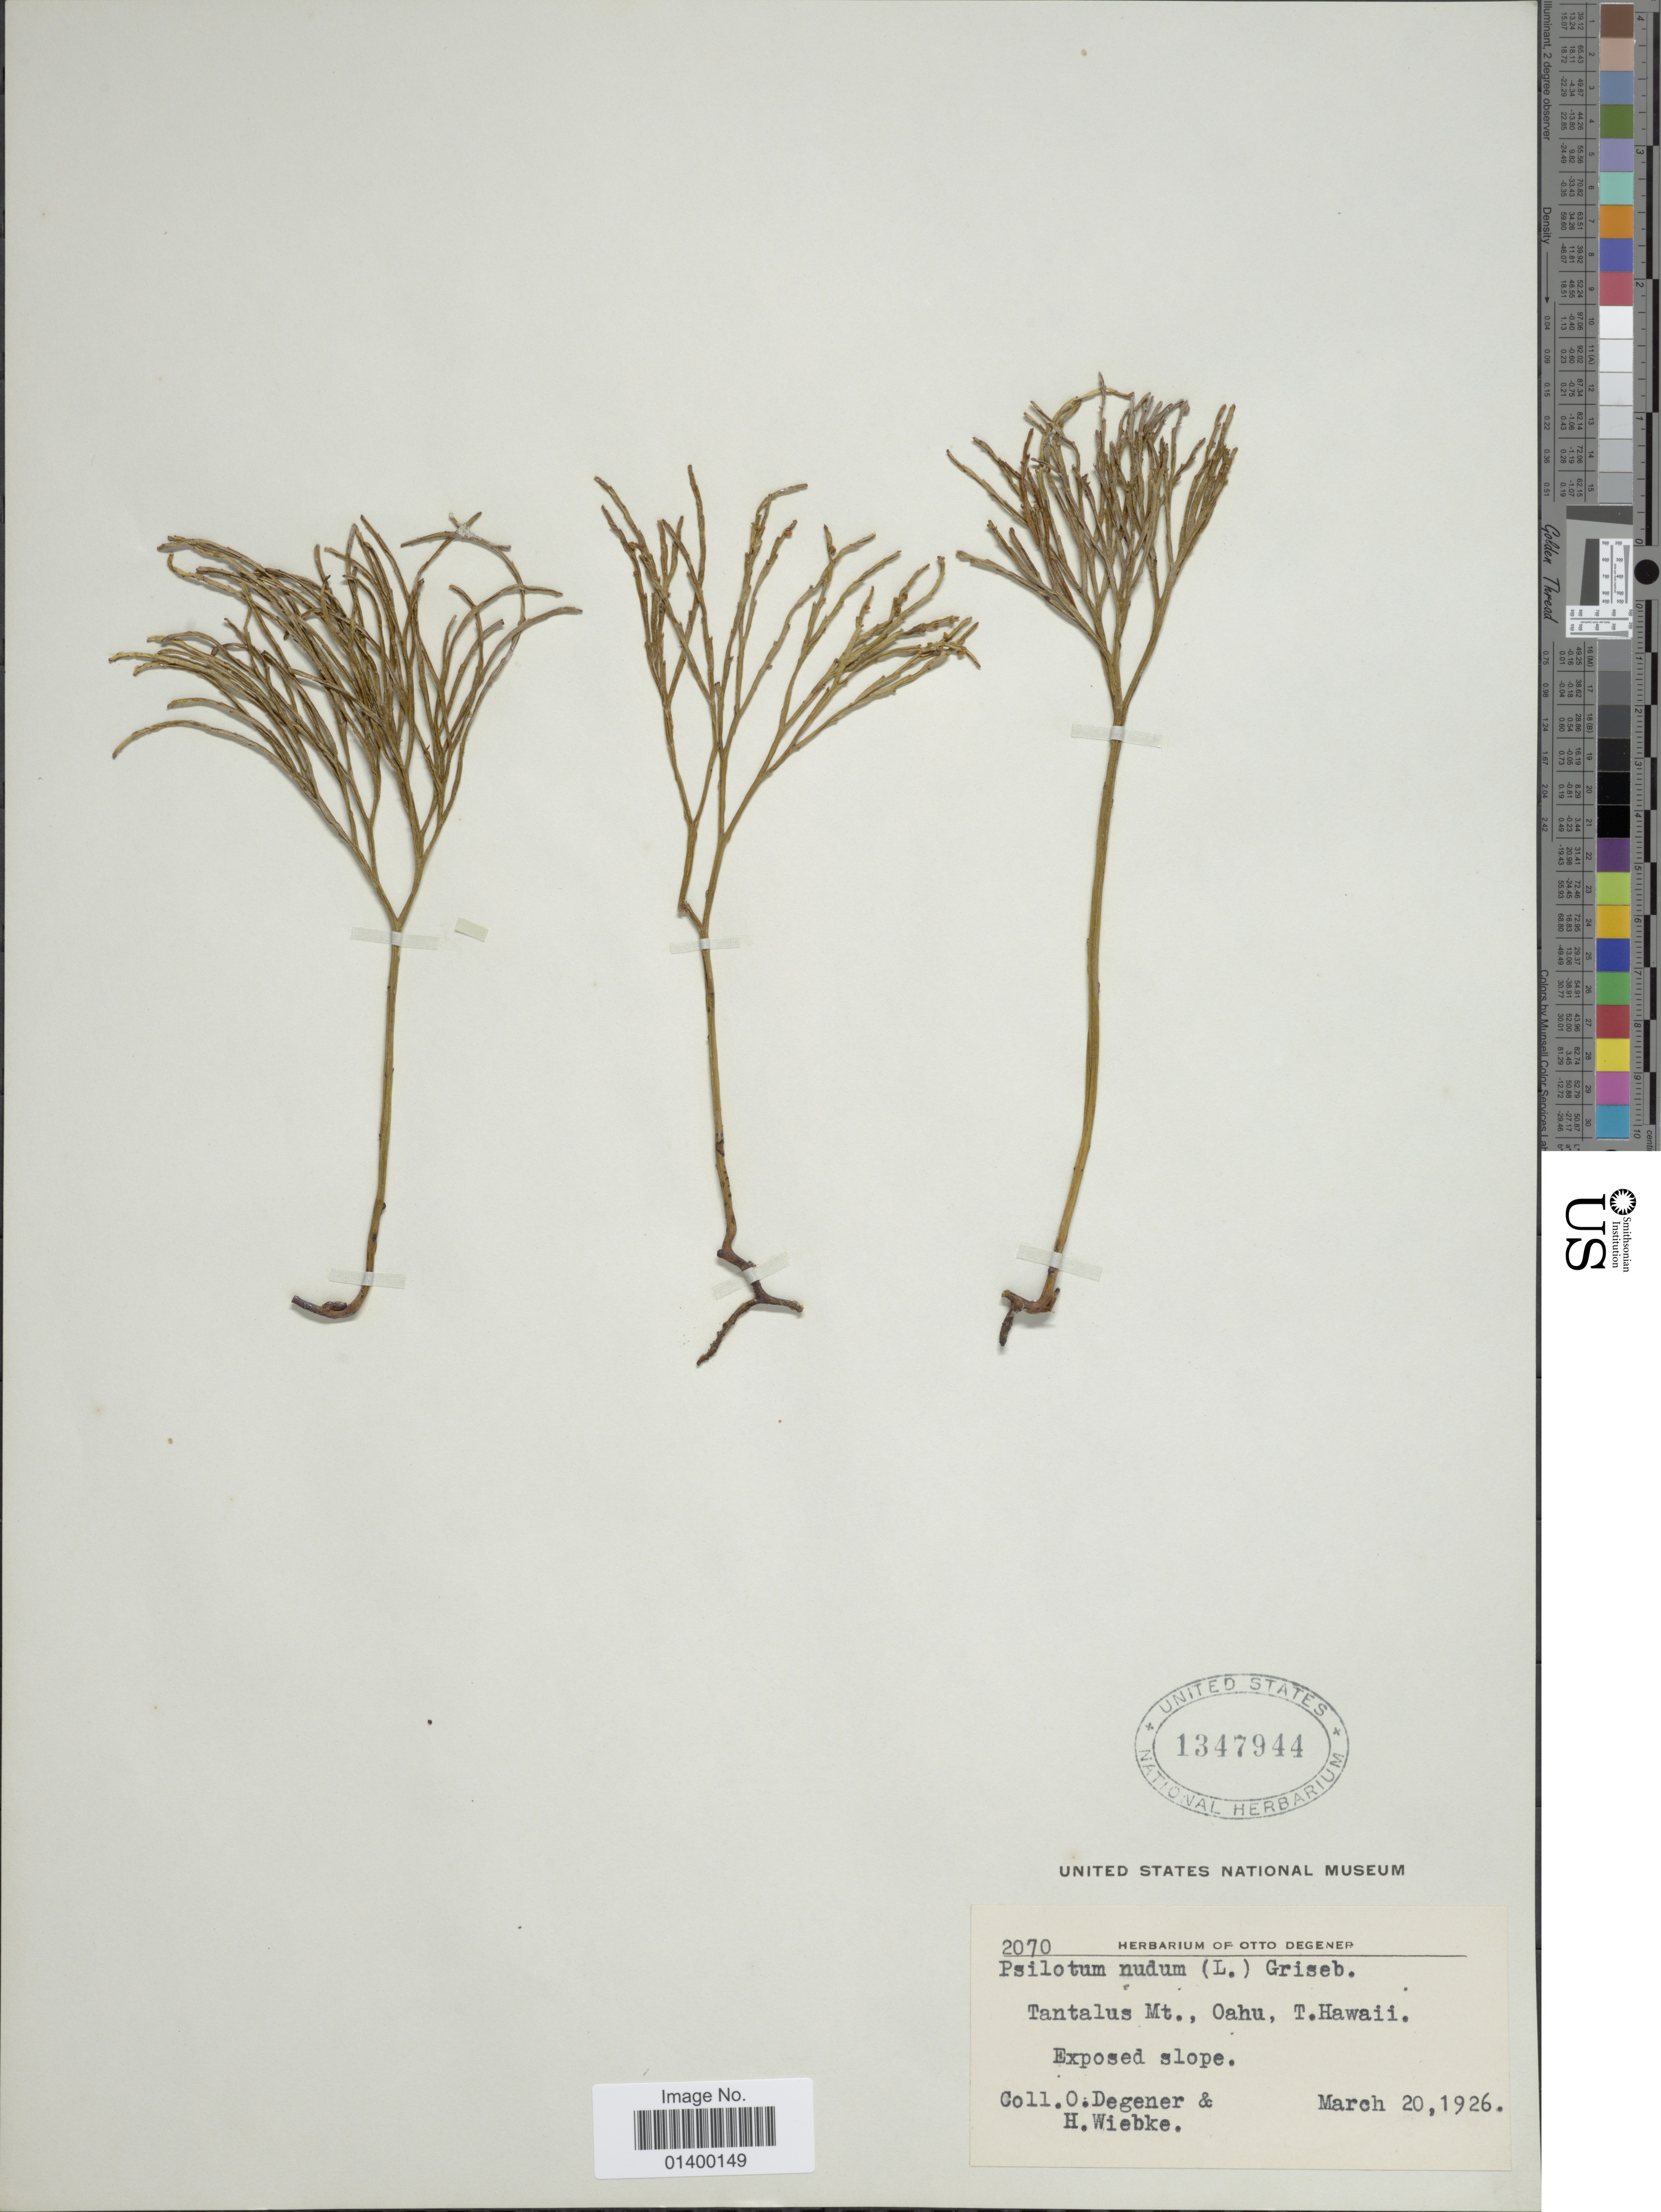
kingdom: Plantae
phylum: Tracheophyta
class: Polypodiopsida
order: Psilotales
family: Psilotaceae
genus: Psilotum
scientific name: Psilotum nudum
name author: (L.) P. Beauv.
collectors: O. Degener & H. Wiebke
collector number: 2070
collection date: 1926-03-20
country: United States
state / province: Hawaii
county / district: Honolulu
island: Oahu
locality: Tantalus Mt., Oahu, T. Hawaii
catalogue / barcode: US 1347944